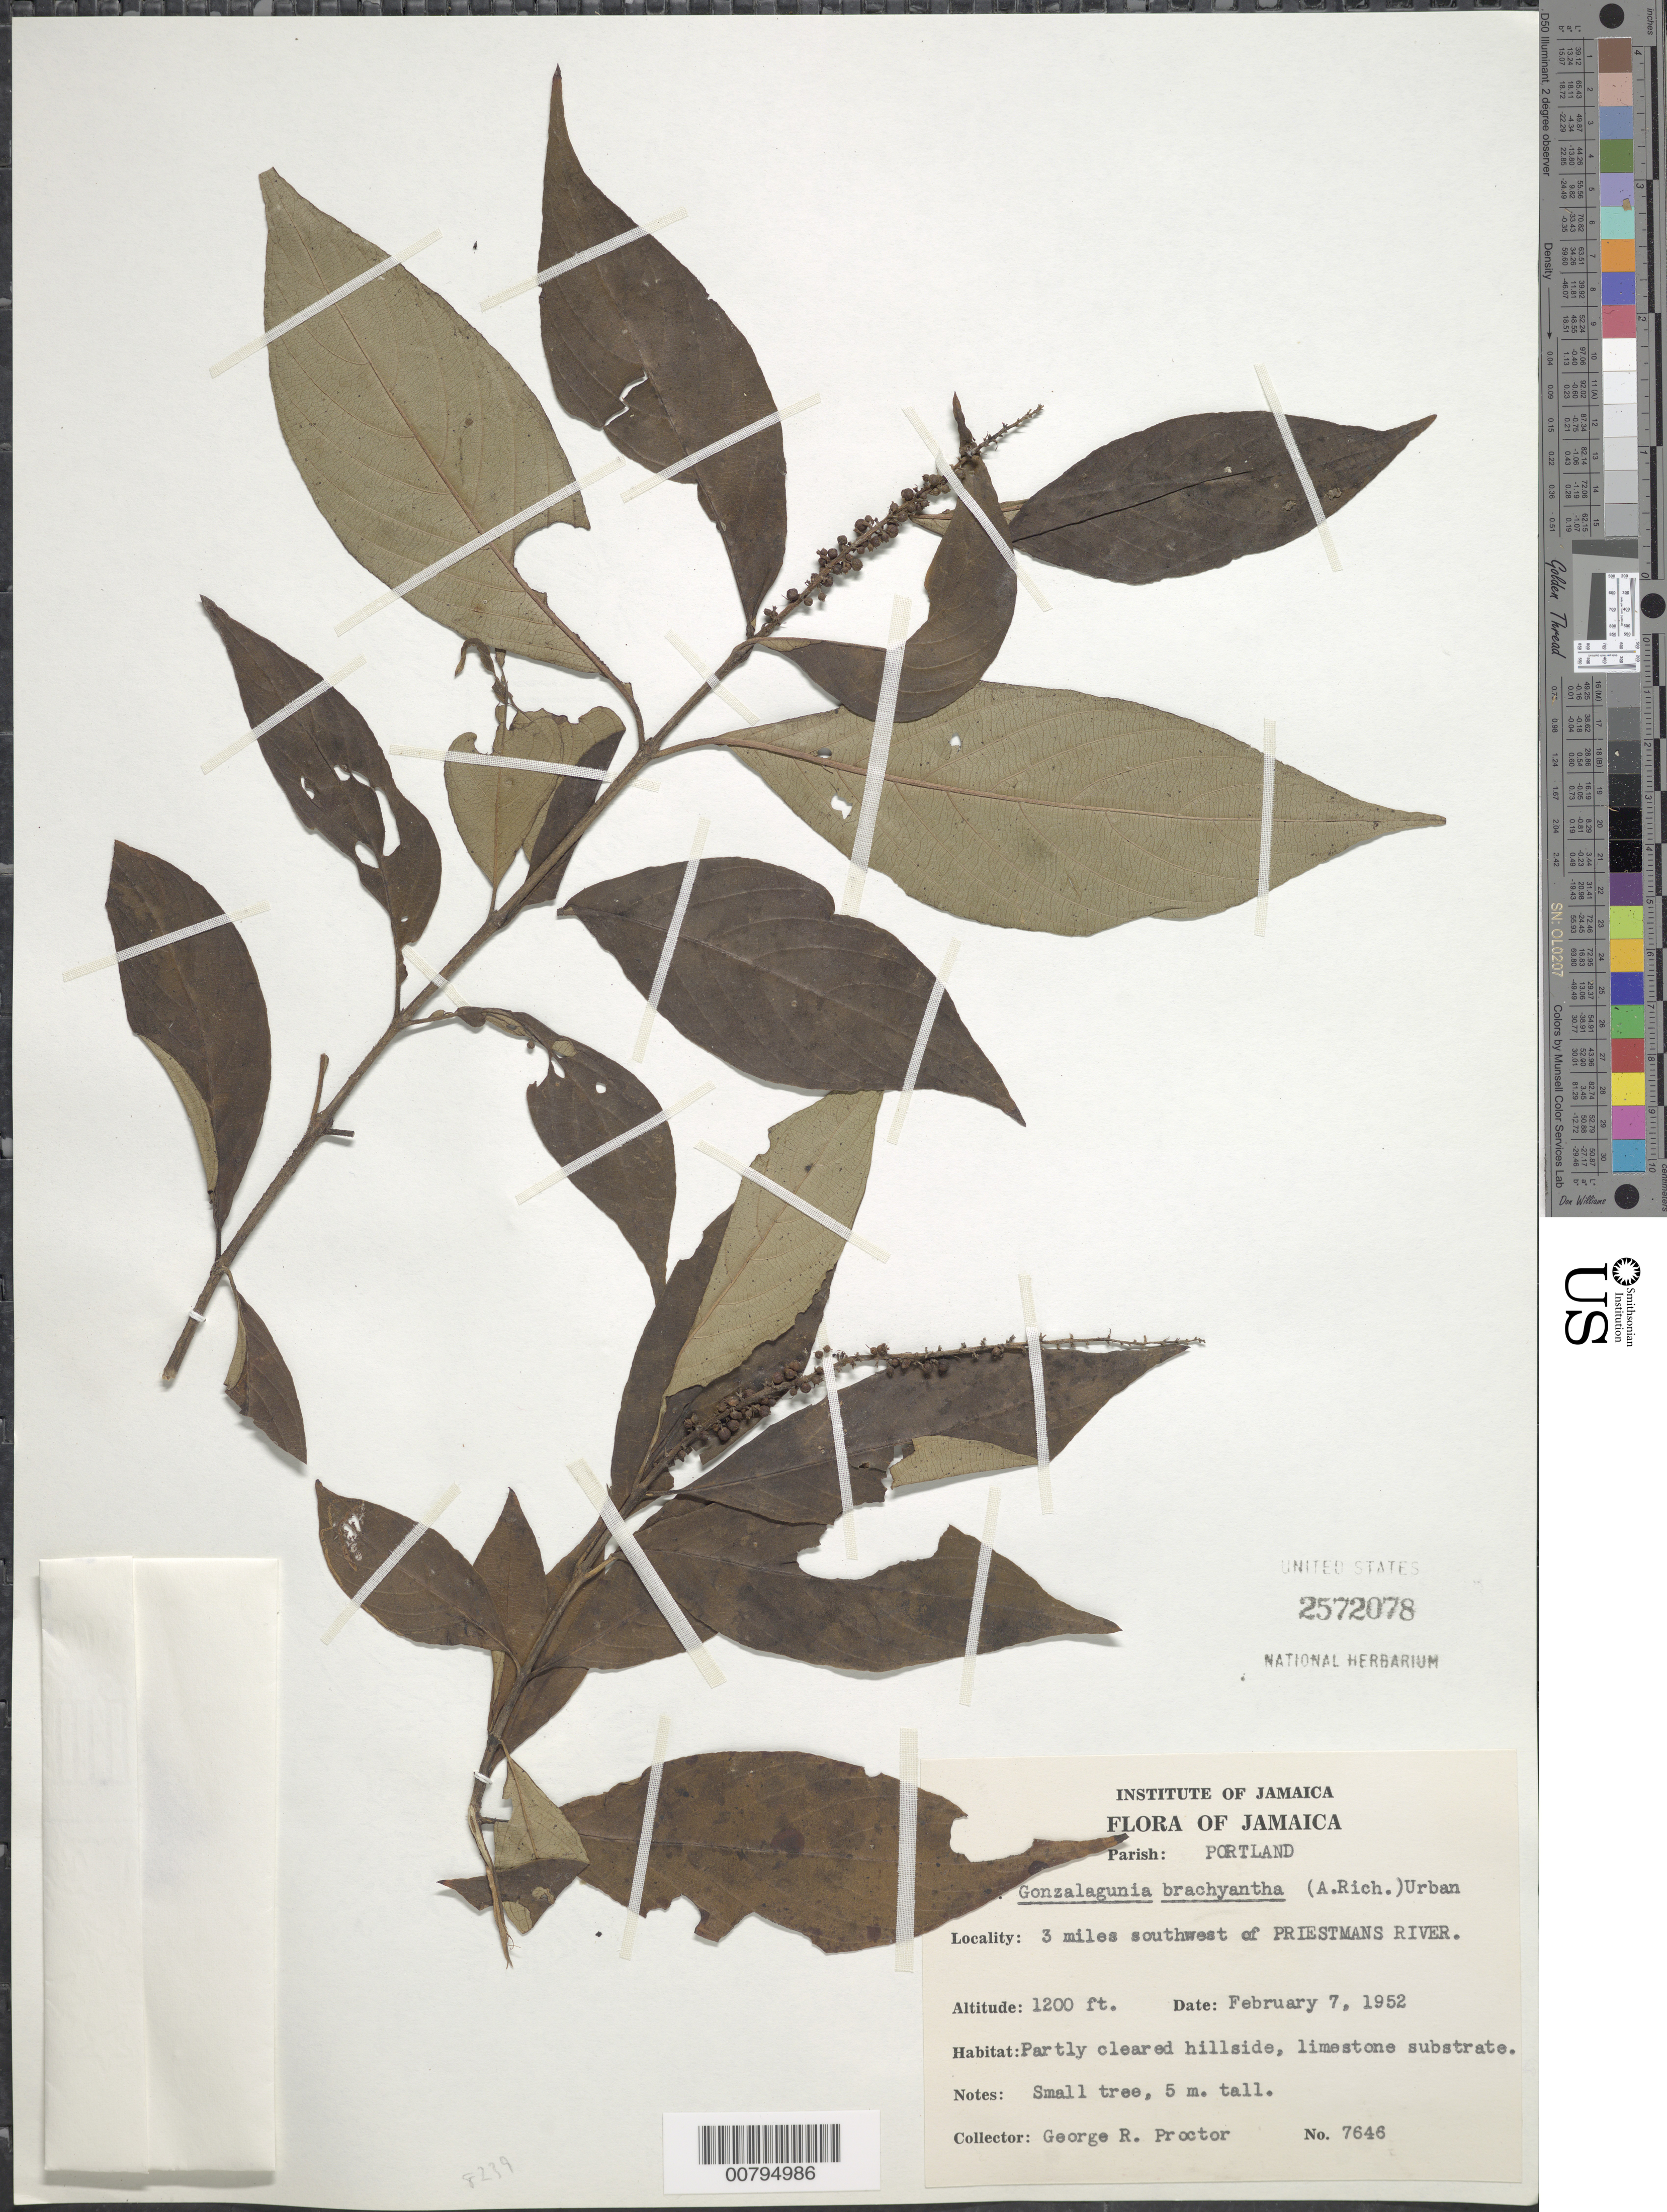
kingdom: Plantae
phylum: Tracheophyta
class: Magnoliopsida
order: Gentianales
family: Rubiaceae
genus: Gonzalagunia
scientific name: Gonzalagunia brachyantha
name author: (A. Rich.) Urb.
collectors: G. R. Proctor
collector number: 7646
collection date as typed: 07 Feb 1952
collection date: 1952-02-07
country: Jamaica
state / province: Portland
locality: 3 miles southwest of Priestmans River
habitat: Partly cleared hillside, limestone substrate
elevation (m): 366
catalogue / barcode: US 2572078